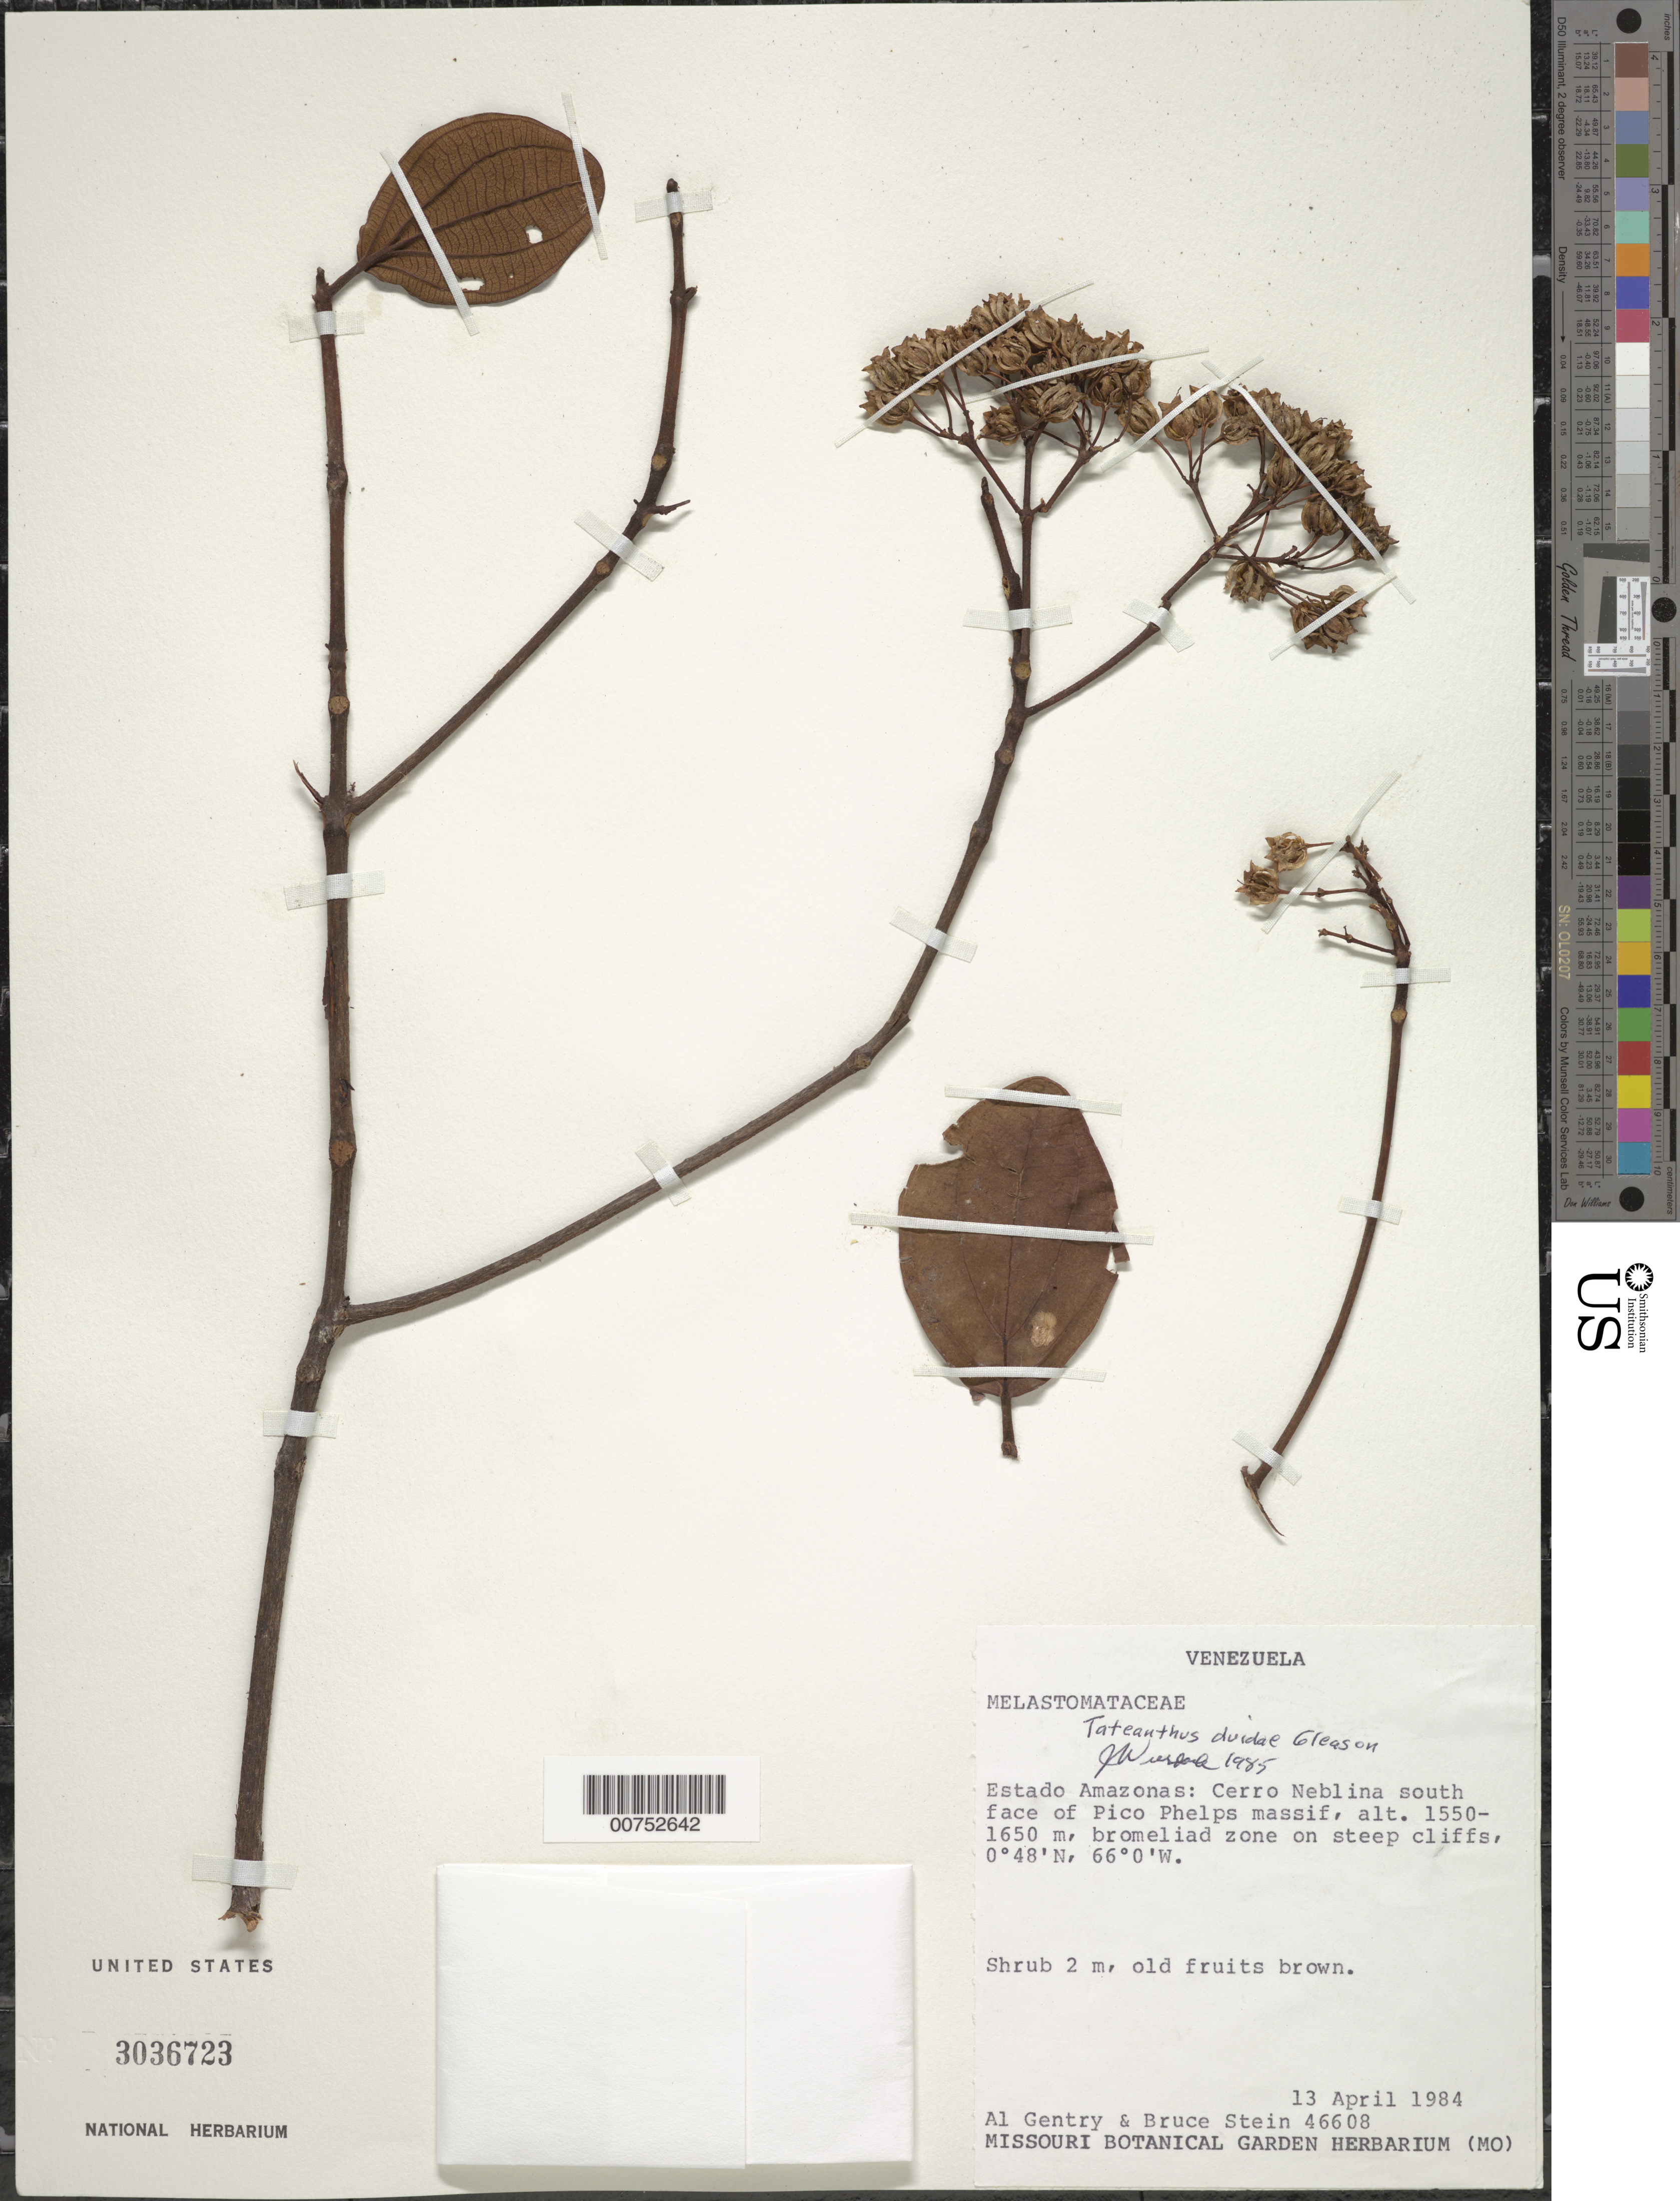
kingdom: Plantae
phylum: Tracheophyta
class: Magnoliopsida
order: Myrtales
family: Melastomataceae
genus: Tateanthus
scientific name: Tateanthus duidae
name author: Gleason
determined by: Wurdack, John J., (US), US (UNITED STATES)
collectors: A. H. Gentry & B. Stein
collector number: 46608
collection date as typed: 13-Apr-84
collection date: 1984-04-13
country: Venezuela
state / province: Amazonas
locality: Río Negro, Cerro de La Neblina, S face of Pico Phelps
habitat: Bromeliad zone on steep cliffs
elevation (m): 1550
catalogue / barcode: US 3036723